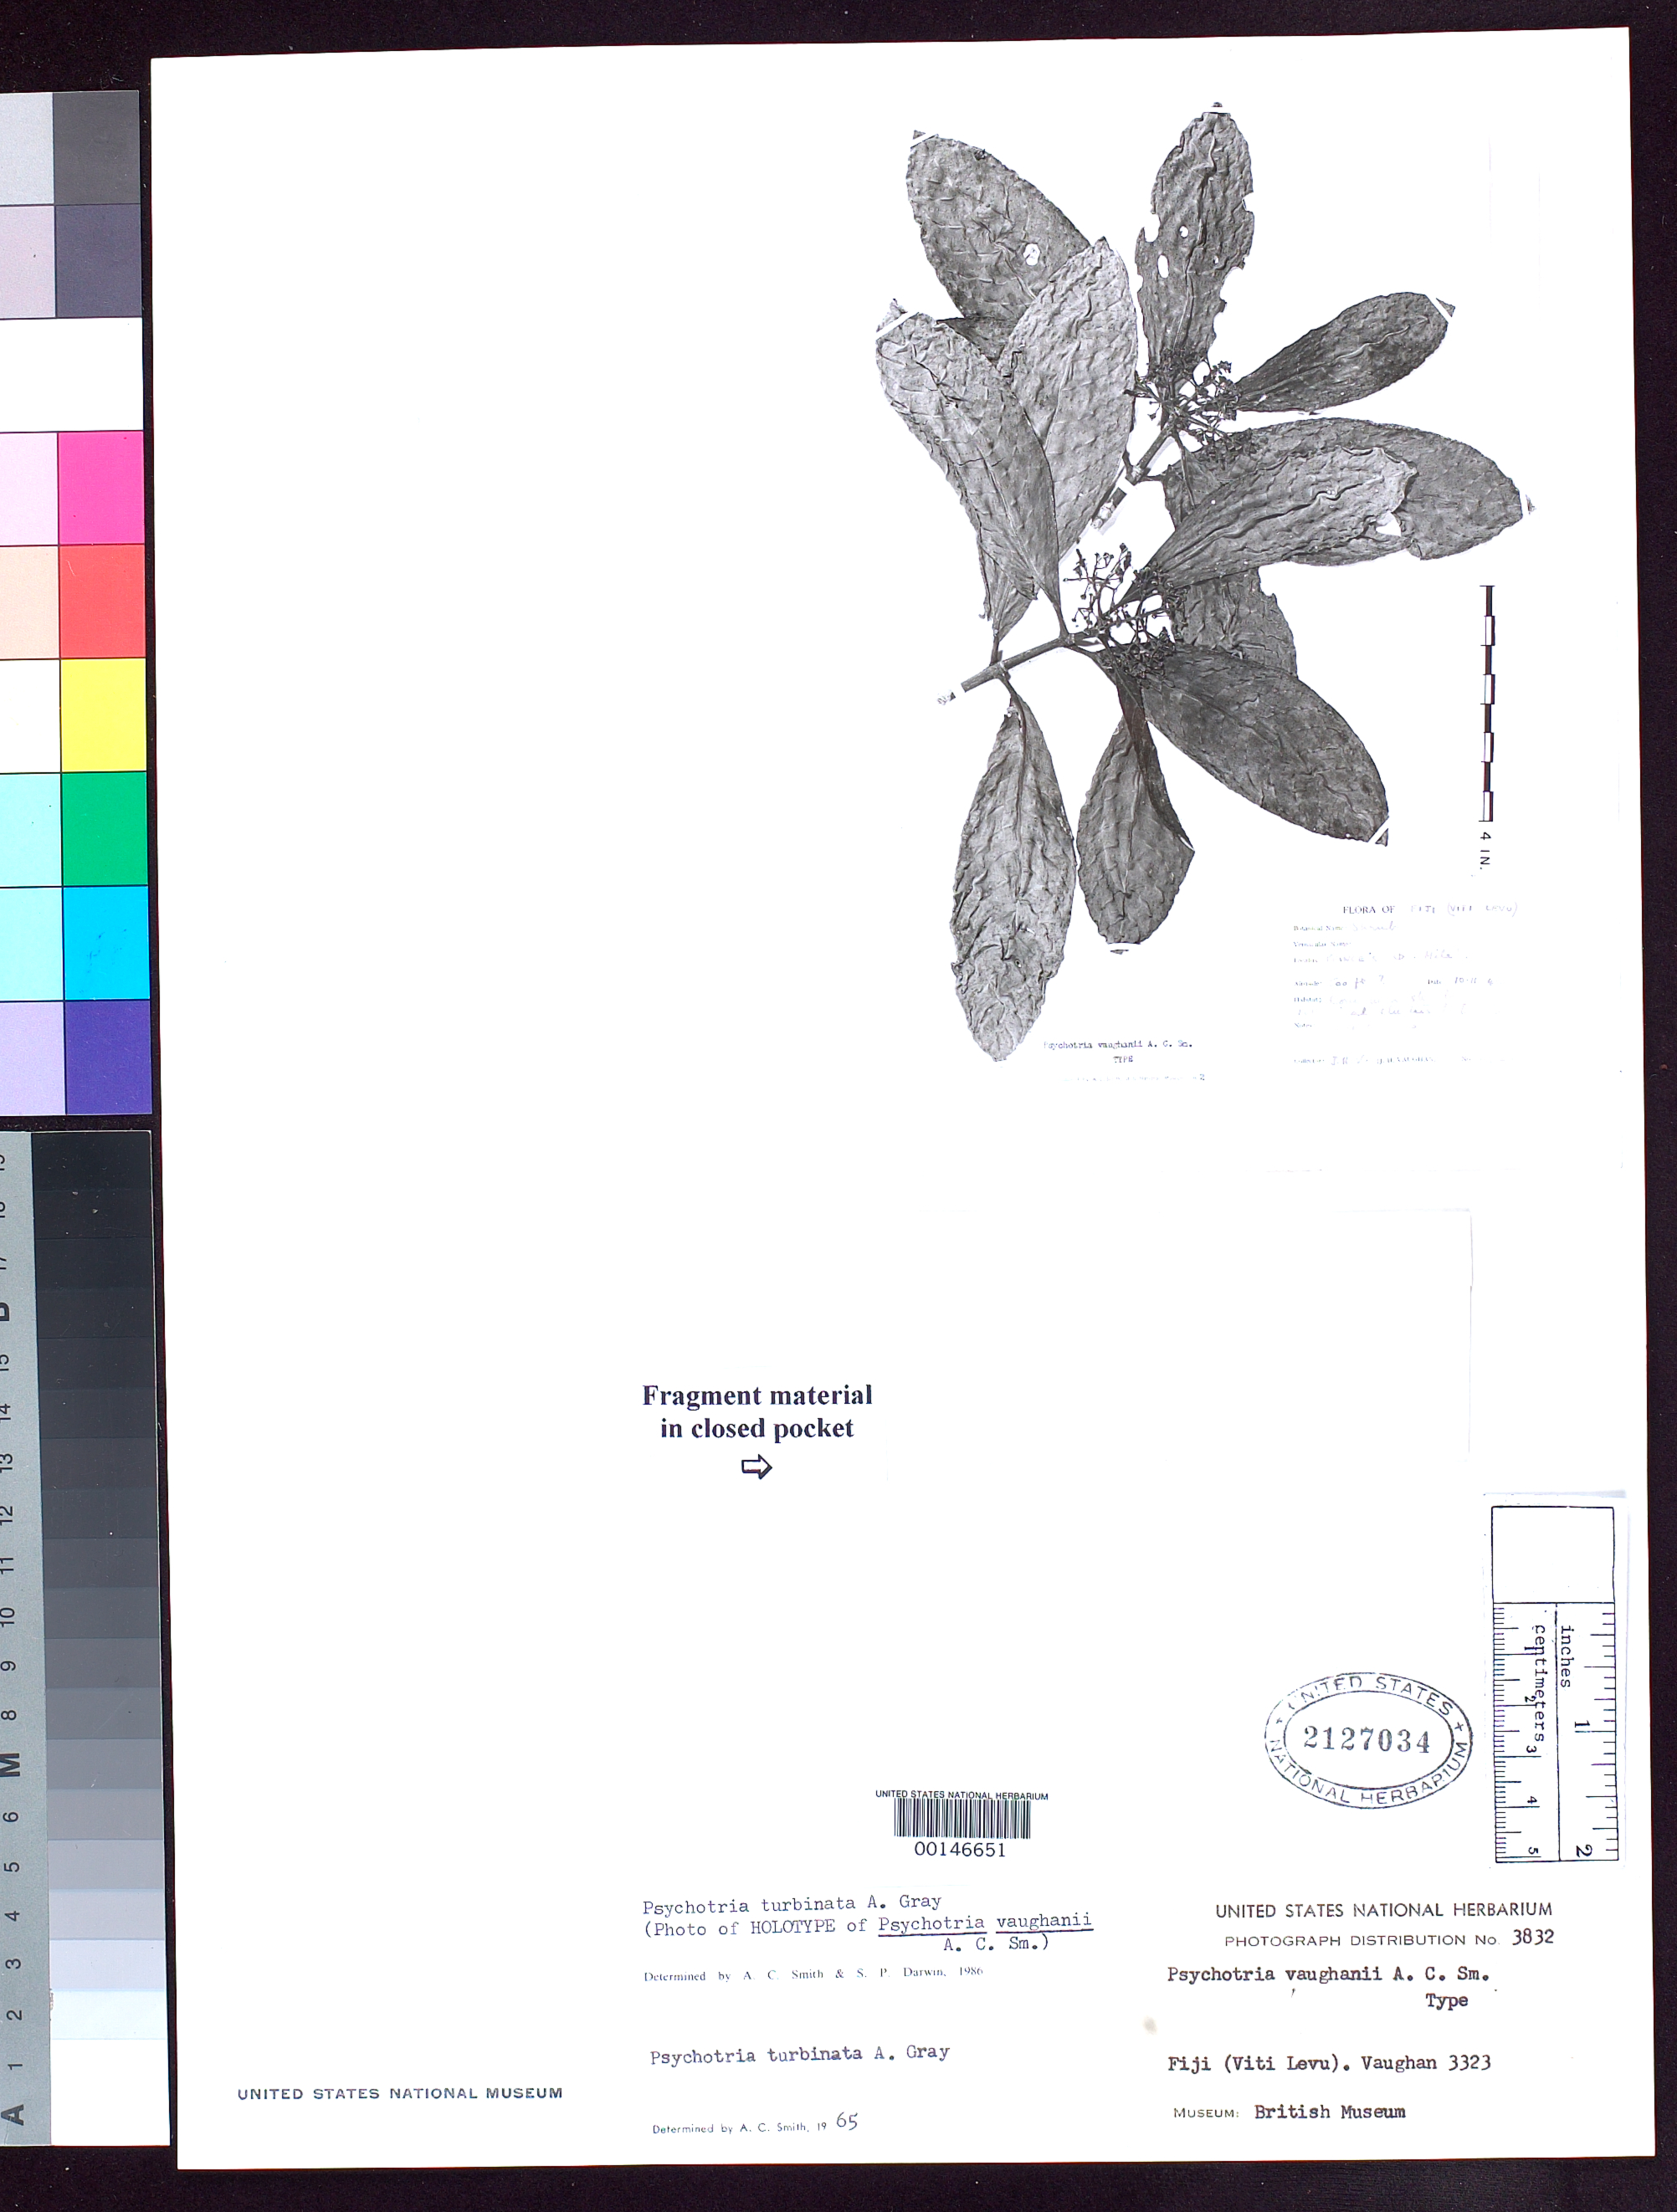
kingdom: Plantae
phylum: Tracheophyta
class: Magnoliopsida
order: Gentianales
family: Rubiaceae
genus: Psychotria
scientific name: Psychotria vaughanii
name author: A.C. Sm.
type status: Type Fragment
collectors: J. Vaughan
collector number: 3323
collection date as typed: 10 Nov 1946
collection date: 1946-11-10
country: Fiji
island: Viti Levu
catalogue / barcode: US 2127034